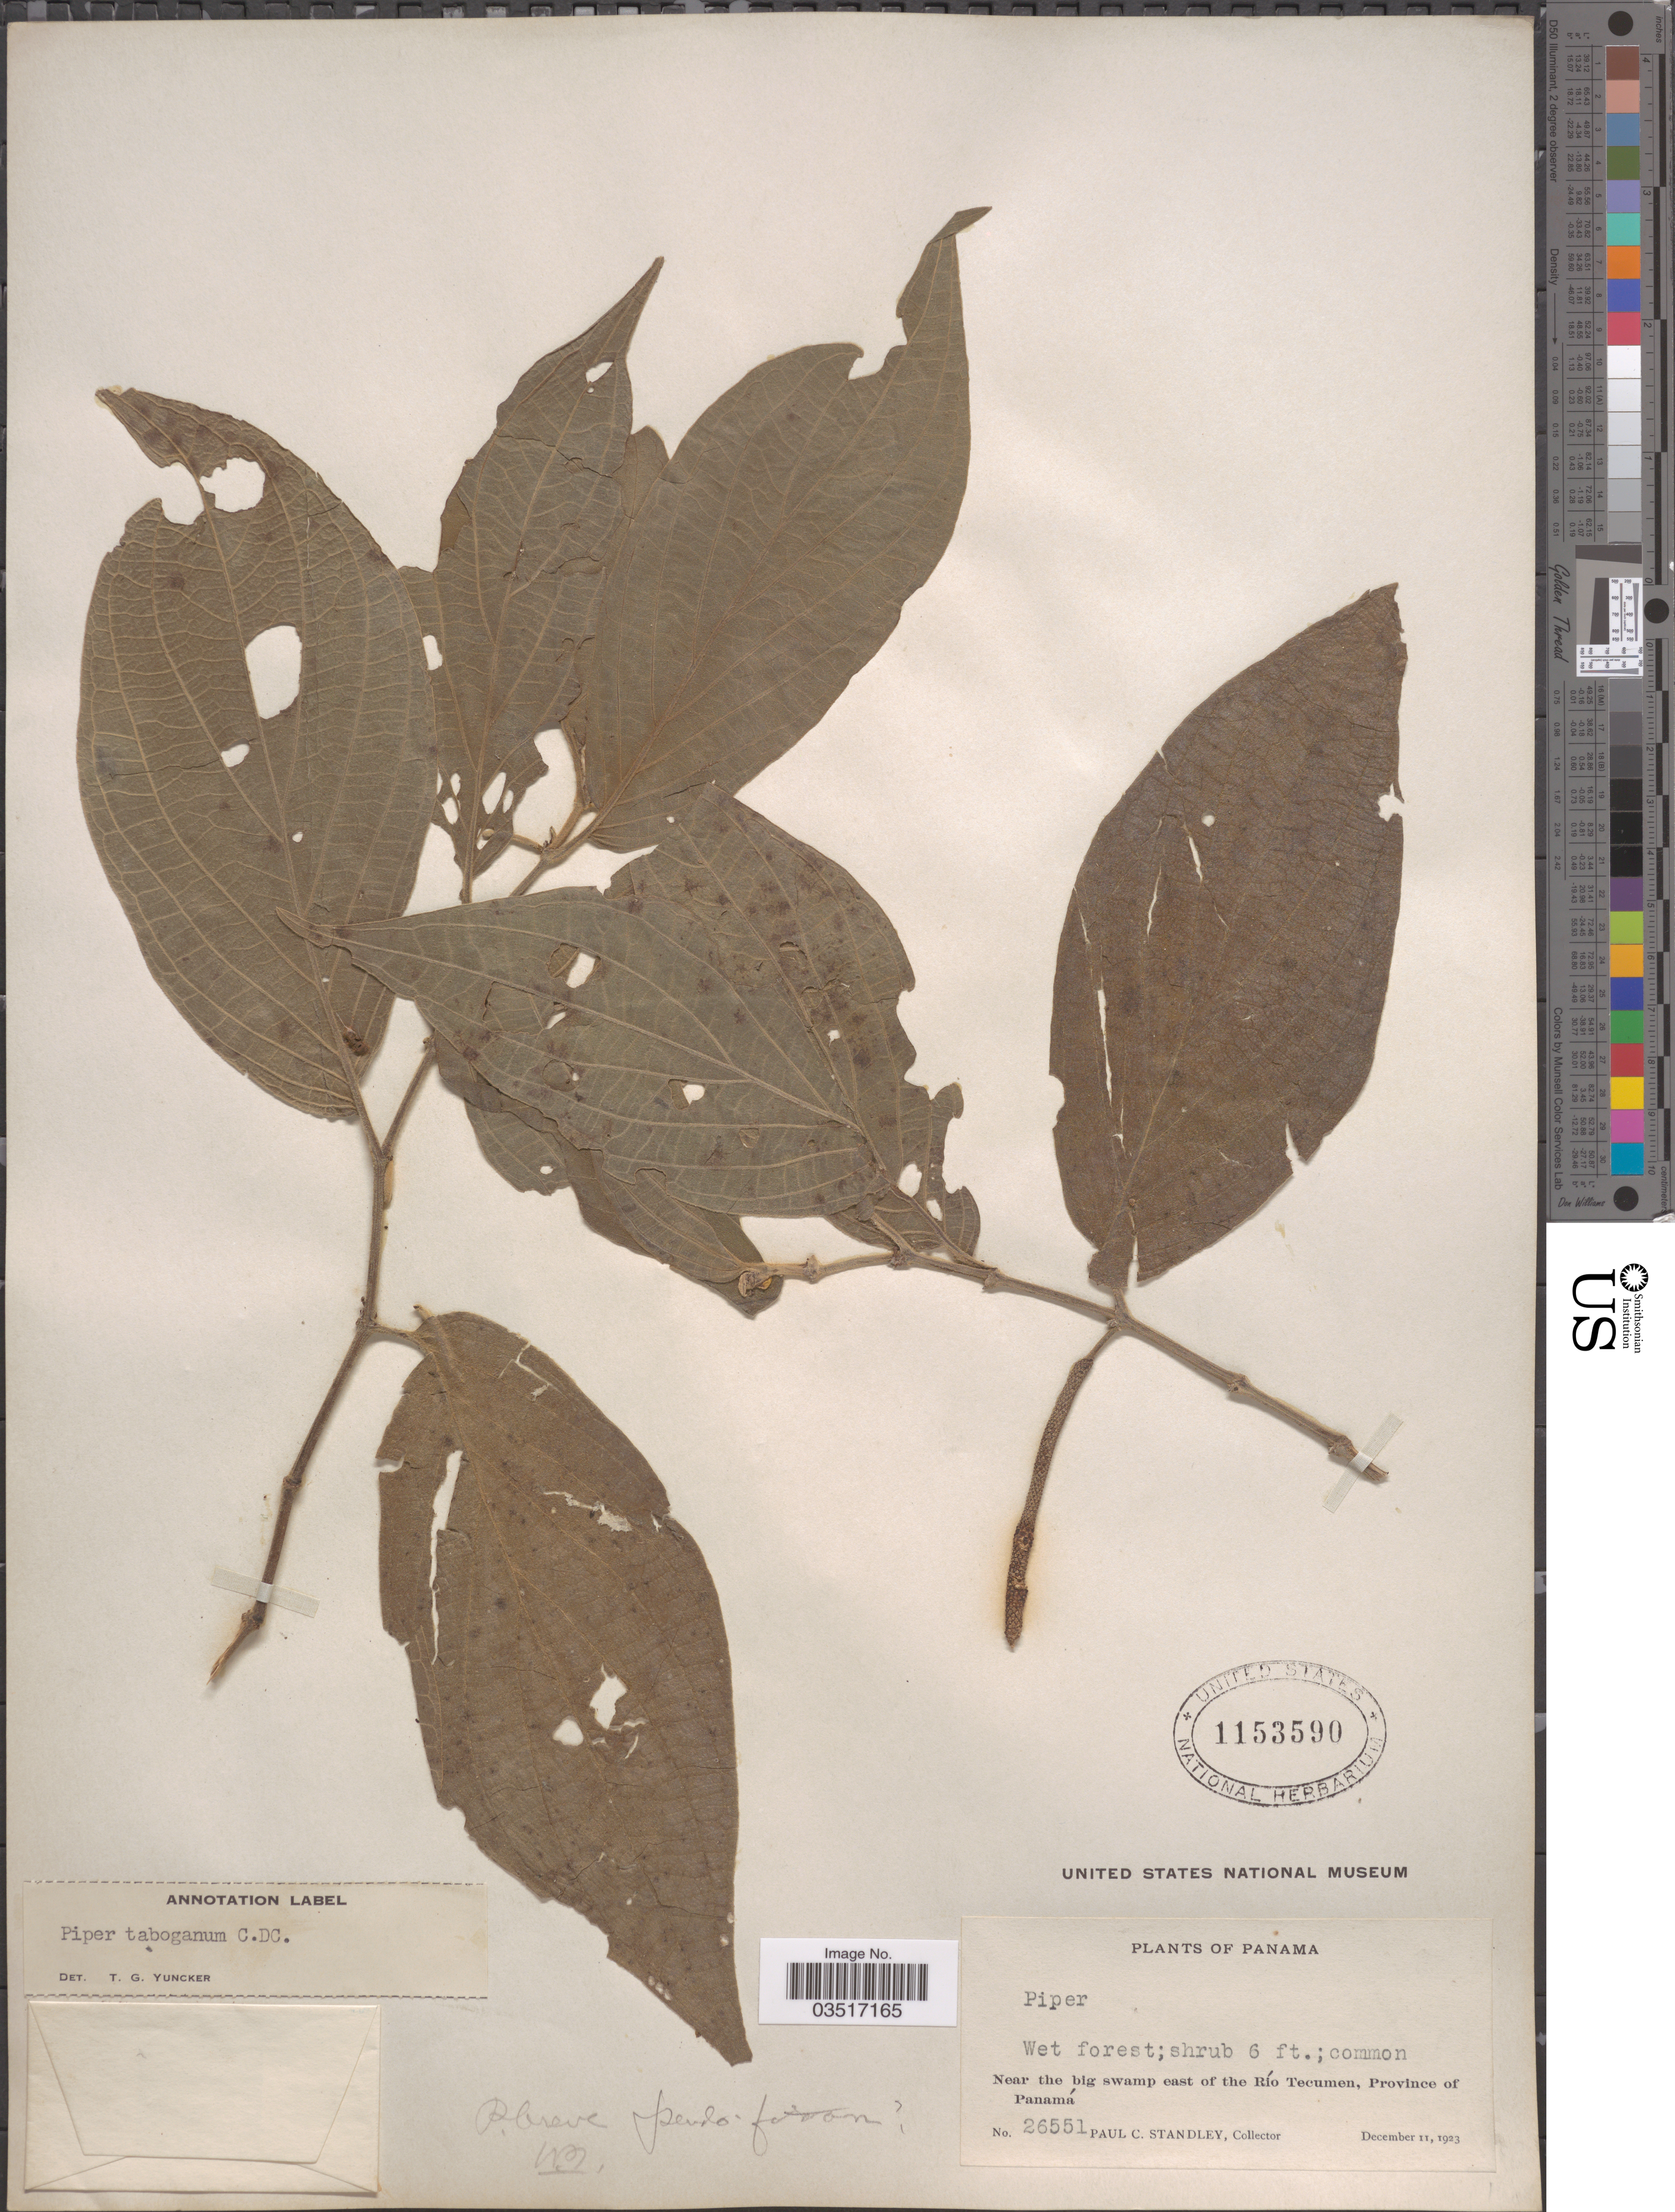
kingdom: Plantae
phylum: Tracheophyta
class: Magnoliopsida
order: Piperales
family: Piperaceae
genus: Piper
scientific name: Piper taboganum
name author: C. DC.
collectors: P. C. Standley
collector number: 26551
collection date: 1923-12-11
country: Panama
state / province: Panamá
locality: Near the big swamp east of the Río Tecumen.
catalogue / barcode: US 1153590